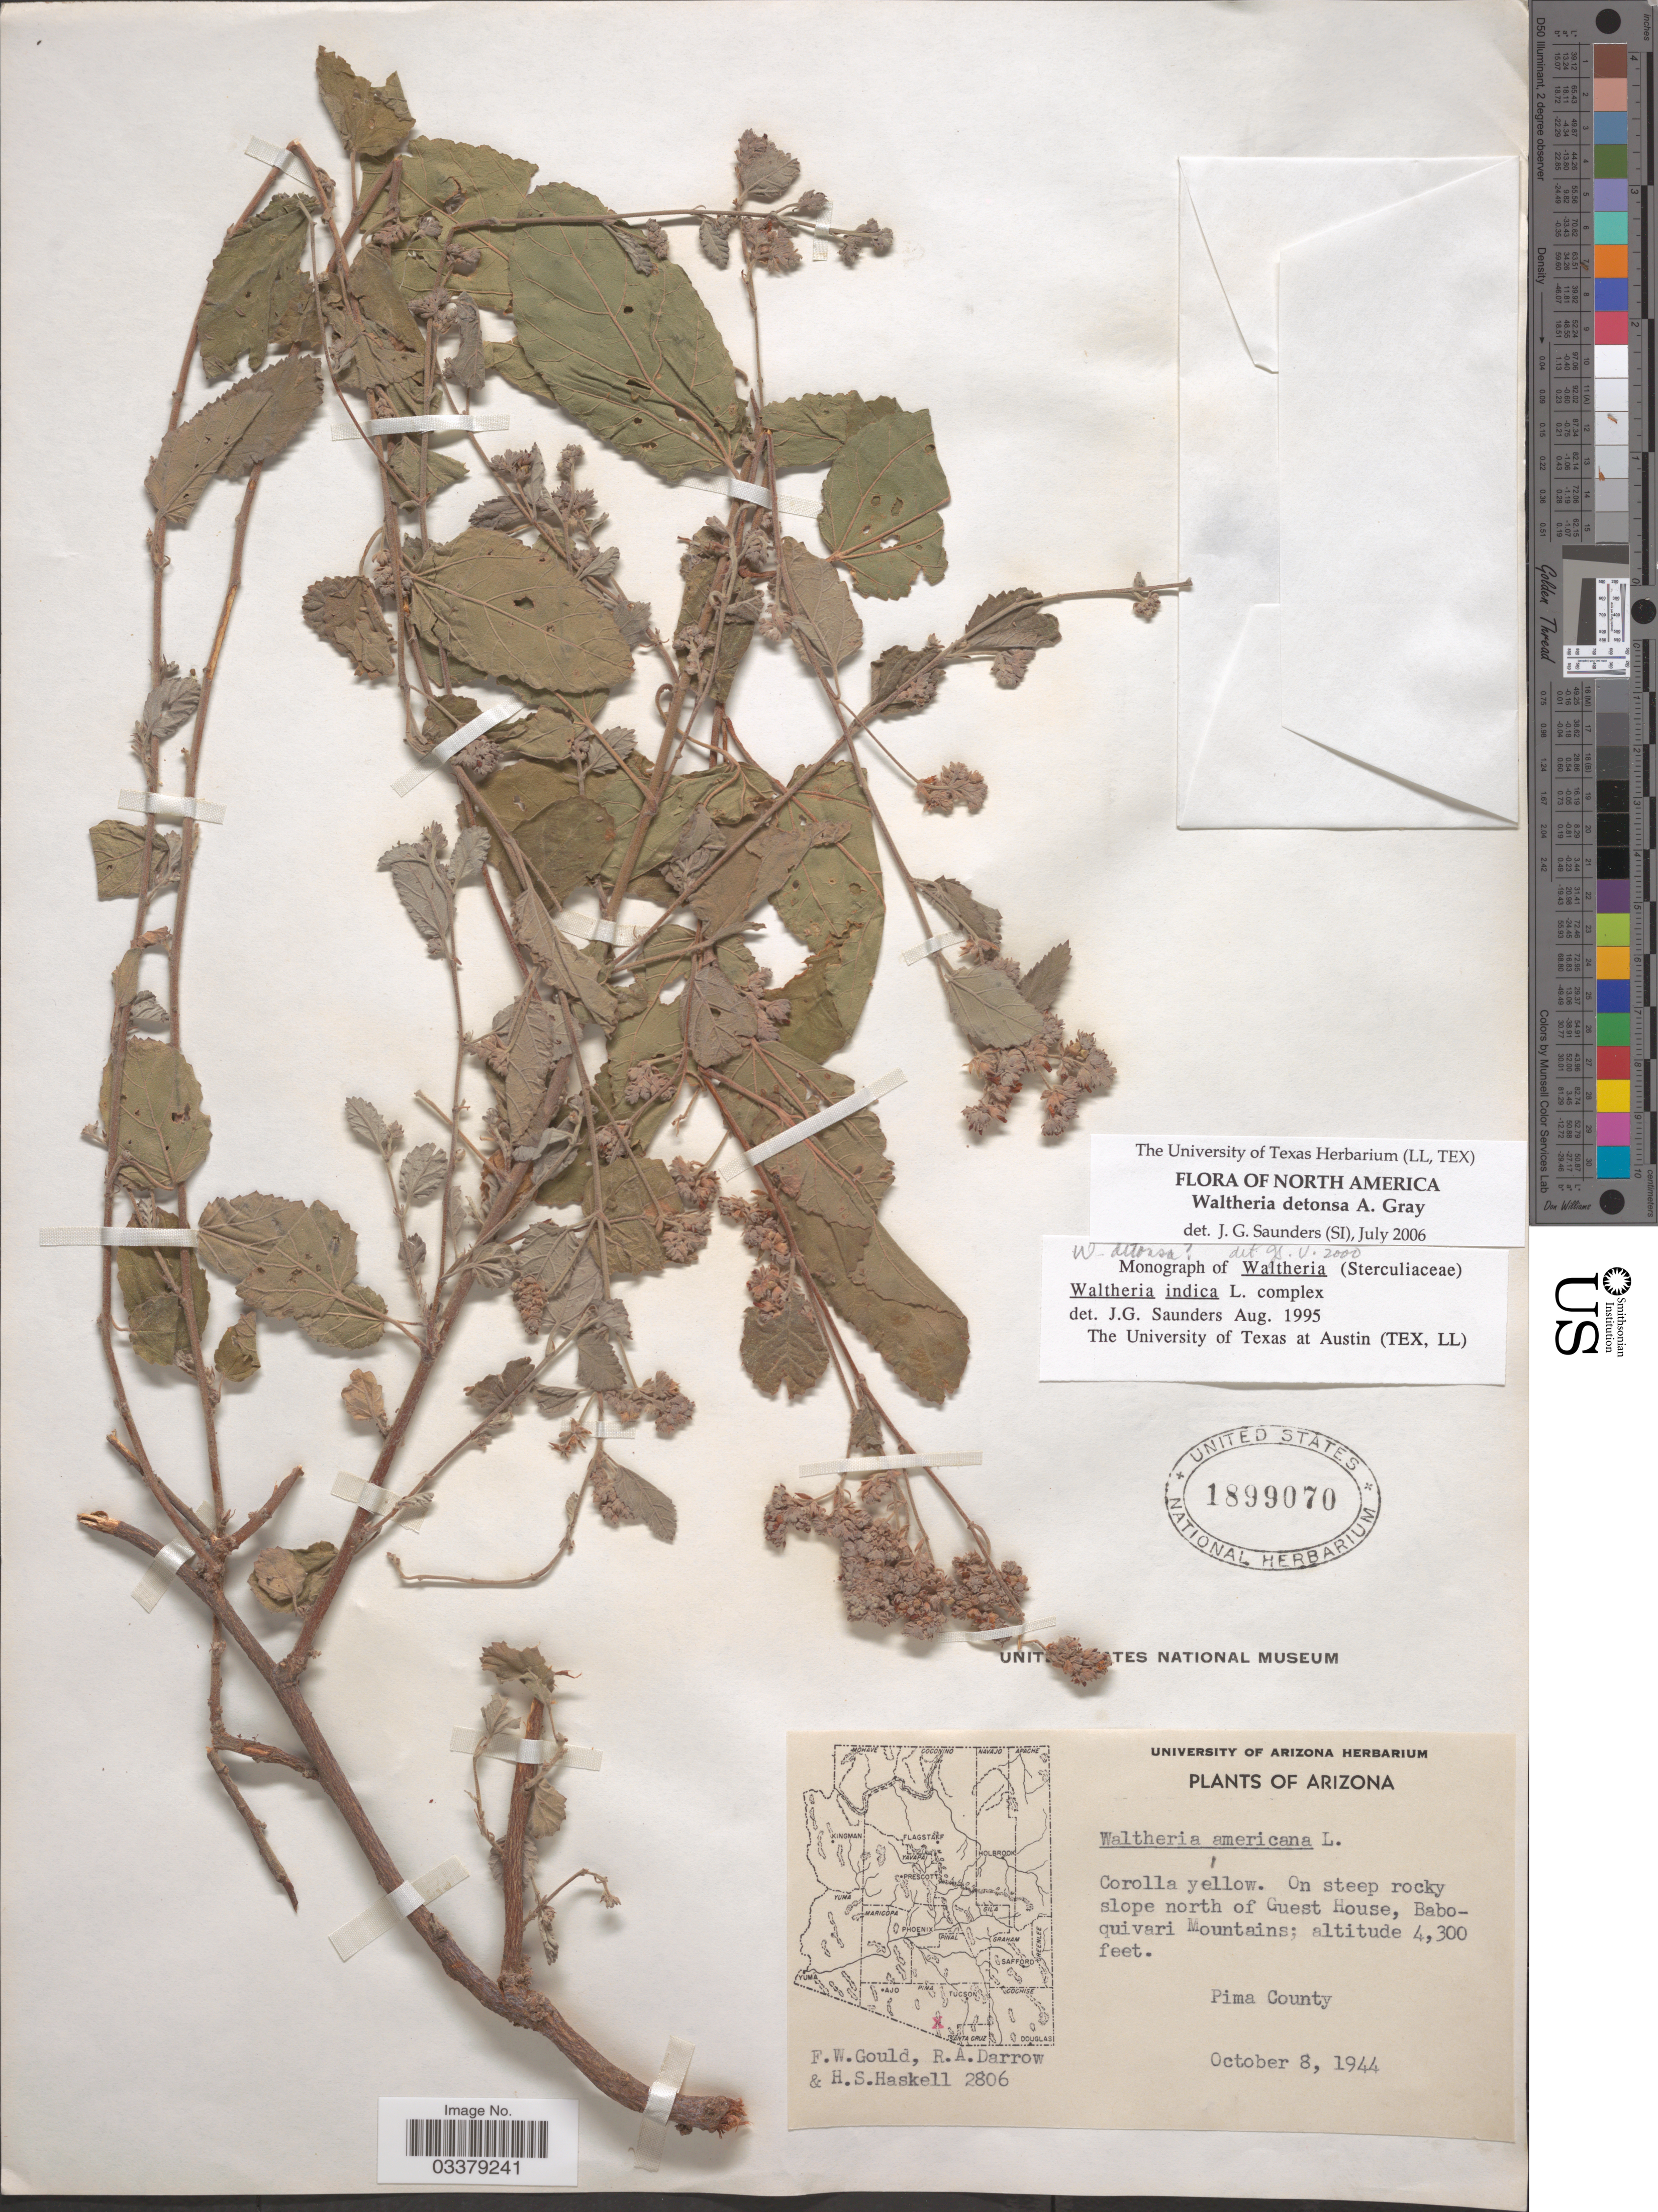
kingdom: Plantae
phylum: Tracheophyta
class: Magnoliopsida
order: Malvales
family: Malvaceae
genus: Waltheria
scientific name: Waltheria detonsa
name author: A. Gray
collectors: F. W. Gould, R. A. Darrow & H. Haskell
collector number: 2806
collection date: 1944-10-08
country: United States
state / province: Arizona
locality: On steep rocky slope north of Guest House, Baboquivari Mountains. Pima County.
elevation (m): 1311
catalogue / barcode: US 1899070